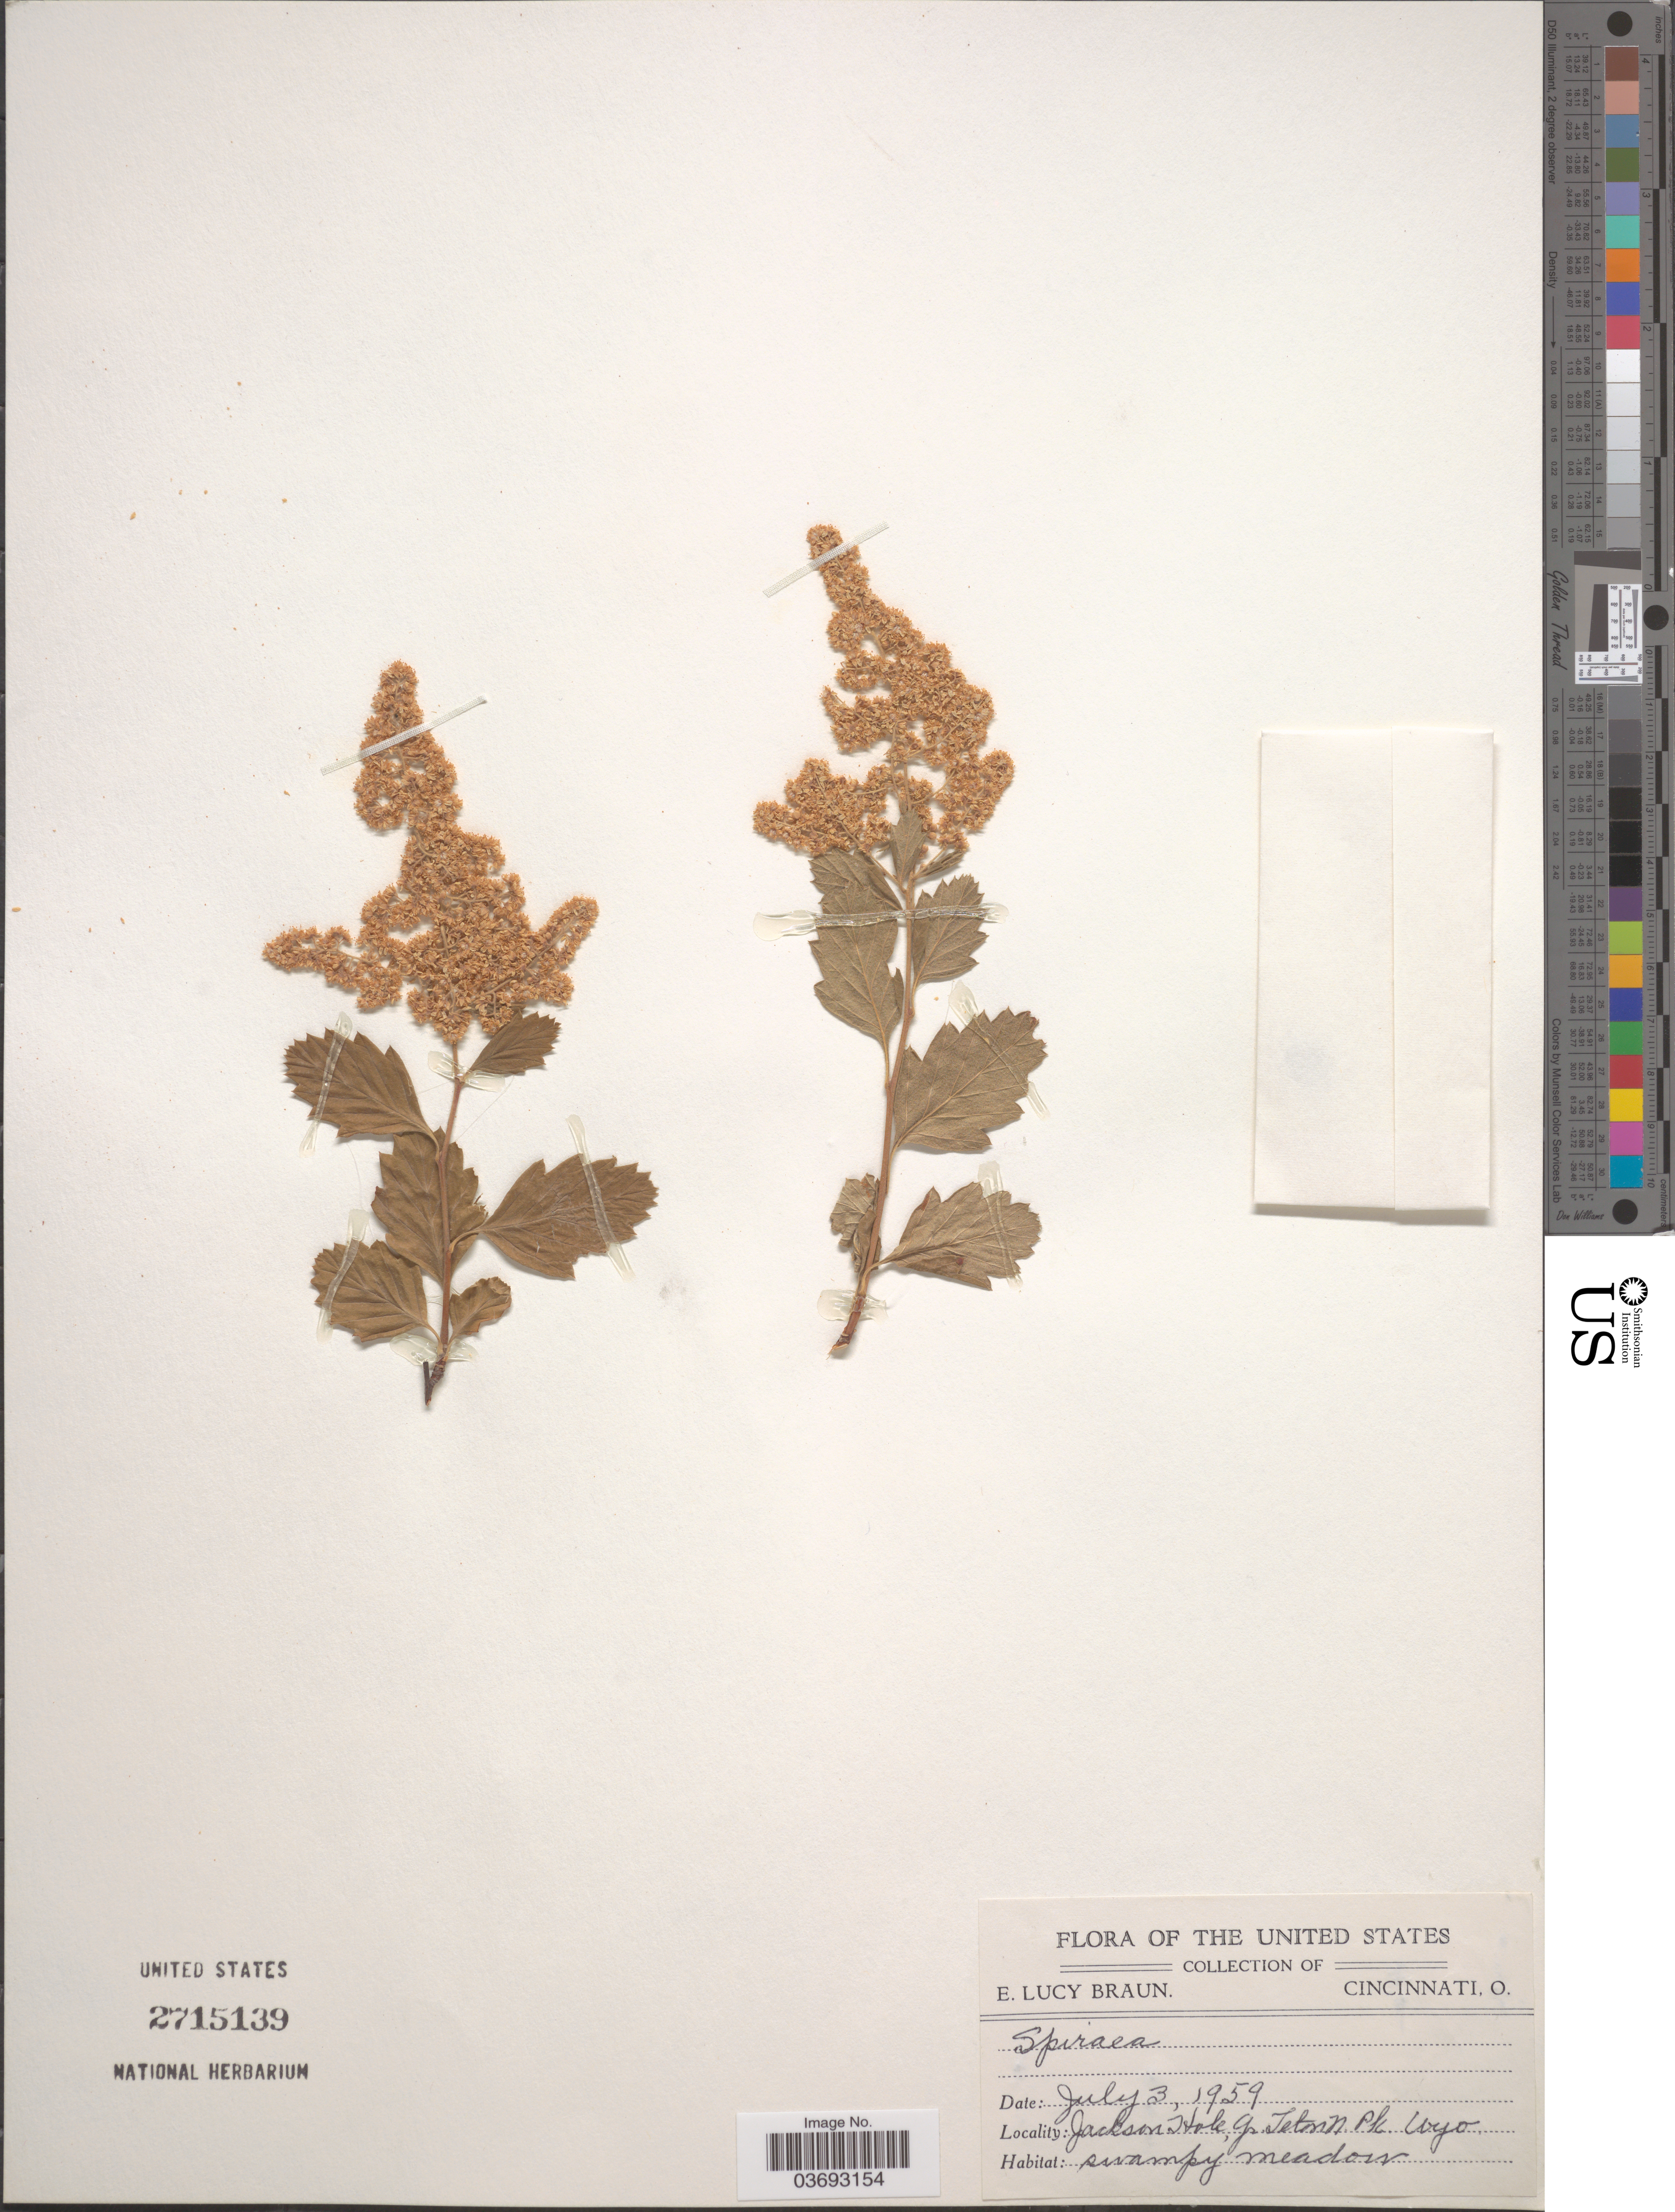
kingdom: Plantae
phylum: Tracheophyta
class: Magnoliopsida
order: Rosales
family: Rosaceae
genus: Spiraea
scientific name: Spiraea sp.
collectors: E. L. Braun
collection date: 1959-07-03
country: United States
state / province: Wyoming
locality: Jackson Hole, Gr Teton N. Pk.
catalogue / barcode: US 2715139